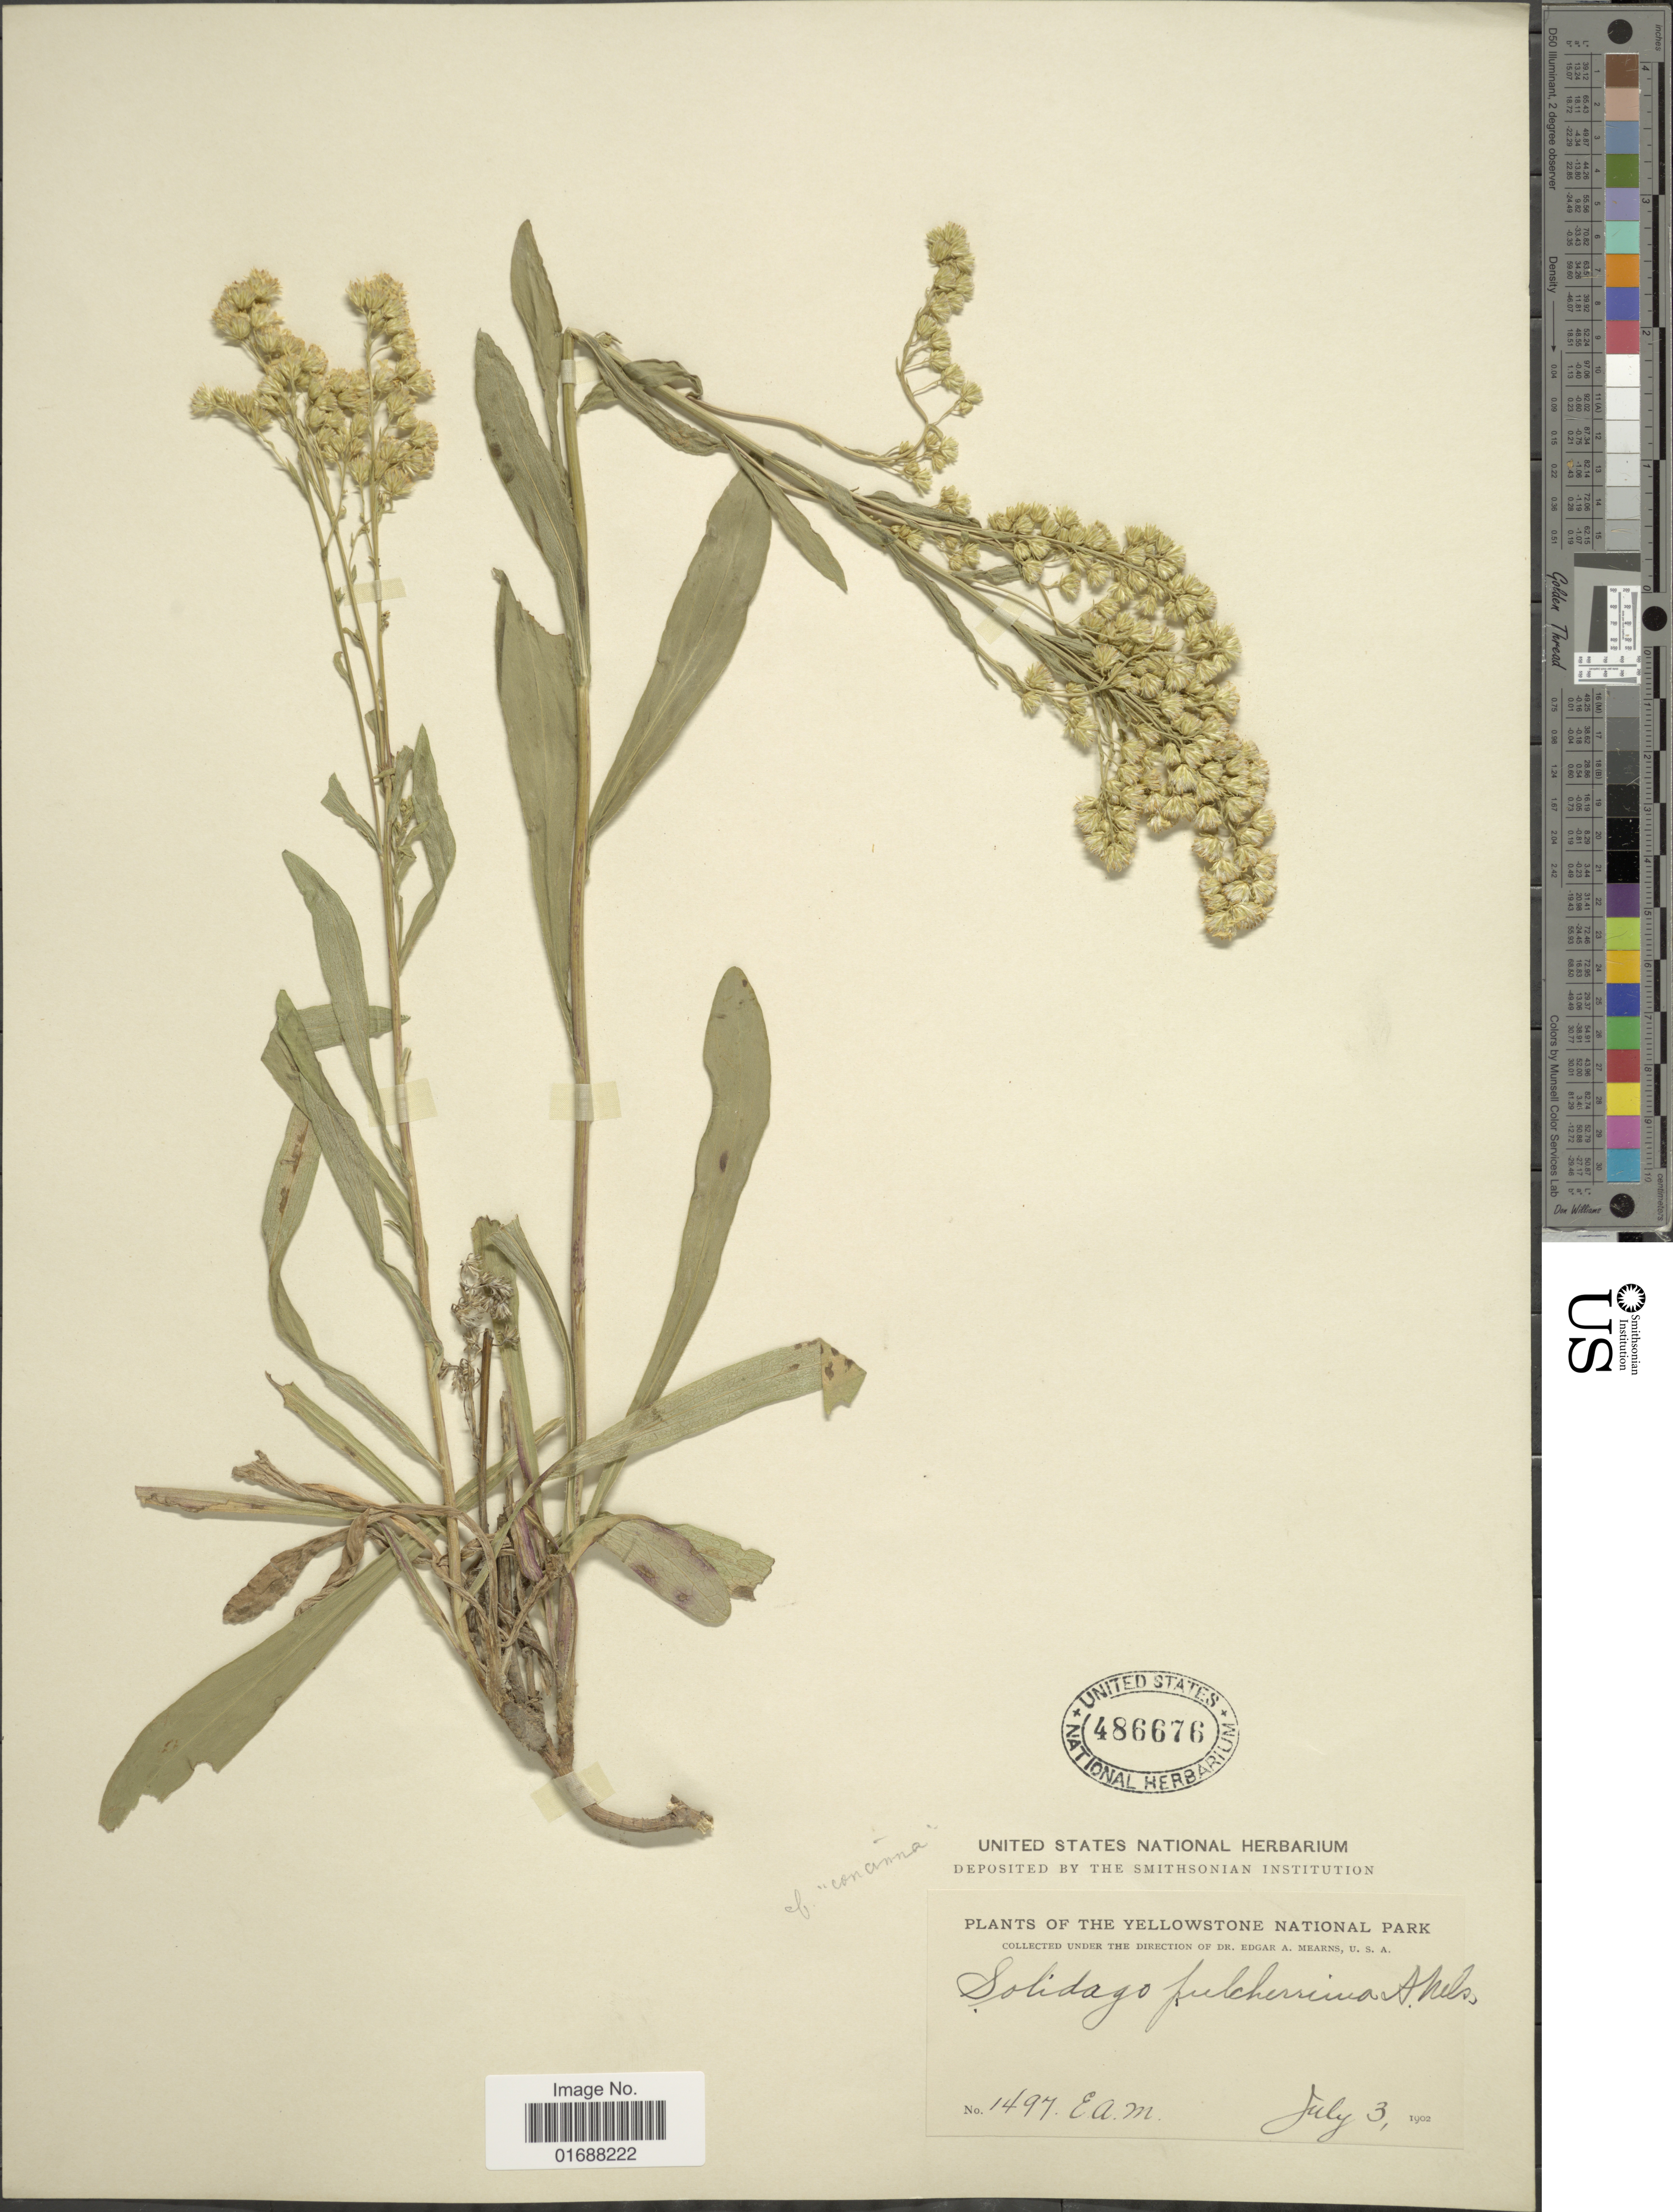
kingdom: Plantae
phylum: Tracheophyta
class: Magnoliopsida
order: Asterales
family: Asteraceae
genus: Solidago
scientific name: Solidago missouriensis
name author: Nutt.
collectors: E. A. Mearns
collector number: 1497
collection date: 1902-07-03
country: United States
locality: Yellowstone National Park.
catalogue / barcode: US 486676